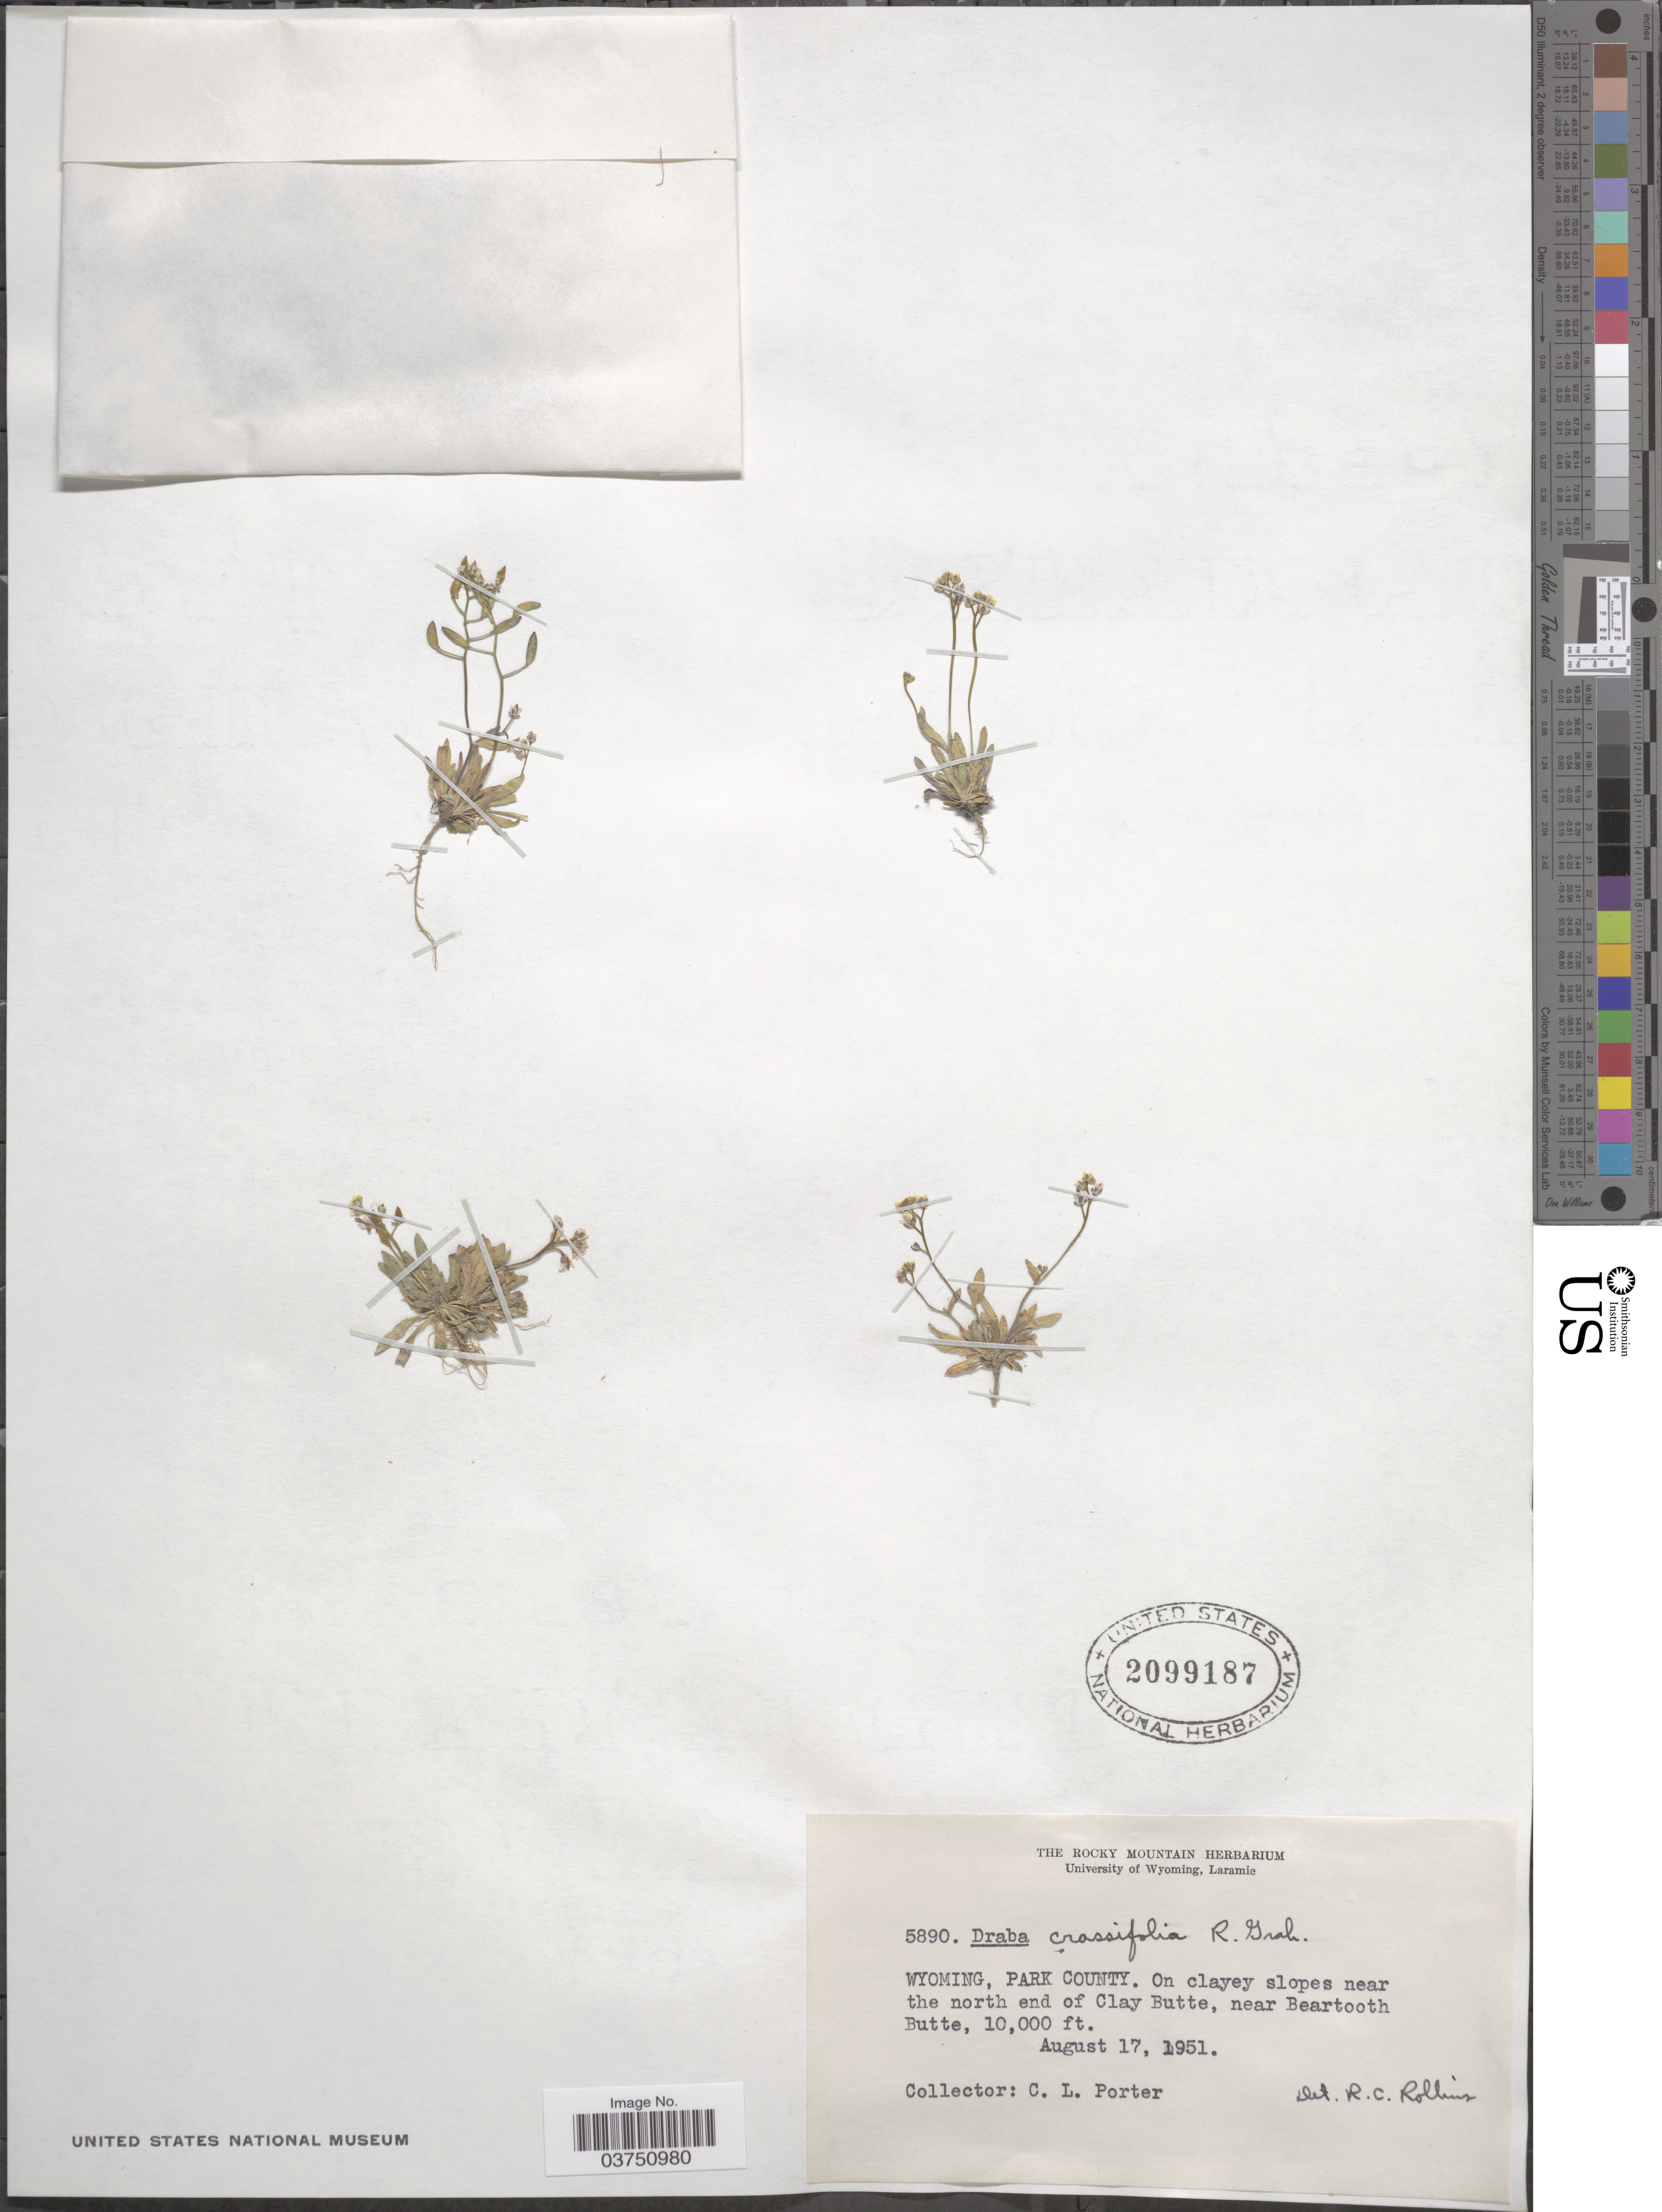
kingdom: Plantae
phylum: Tracheophyta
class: Magnoliopsida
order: Brassicales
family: Brassicaceae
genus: Draba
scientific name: Draba crassifolia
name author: Graham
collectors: C. L. Porter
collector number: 5890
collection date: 1951-08-17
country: United States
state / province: Wyoming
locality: Park County. On clayey slopes near the north end of Clay Butte, near Beartooth Butte.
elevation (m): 3048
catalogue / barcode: US 2099187